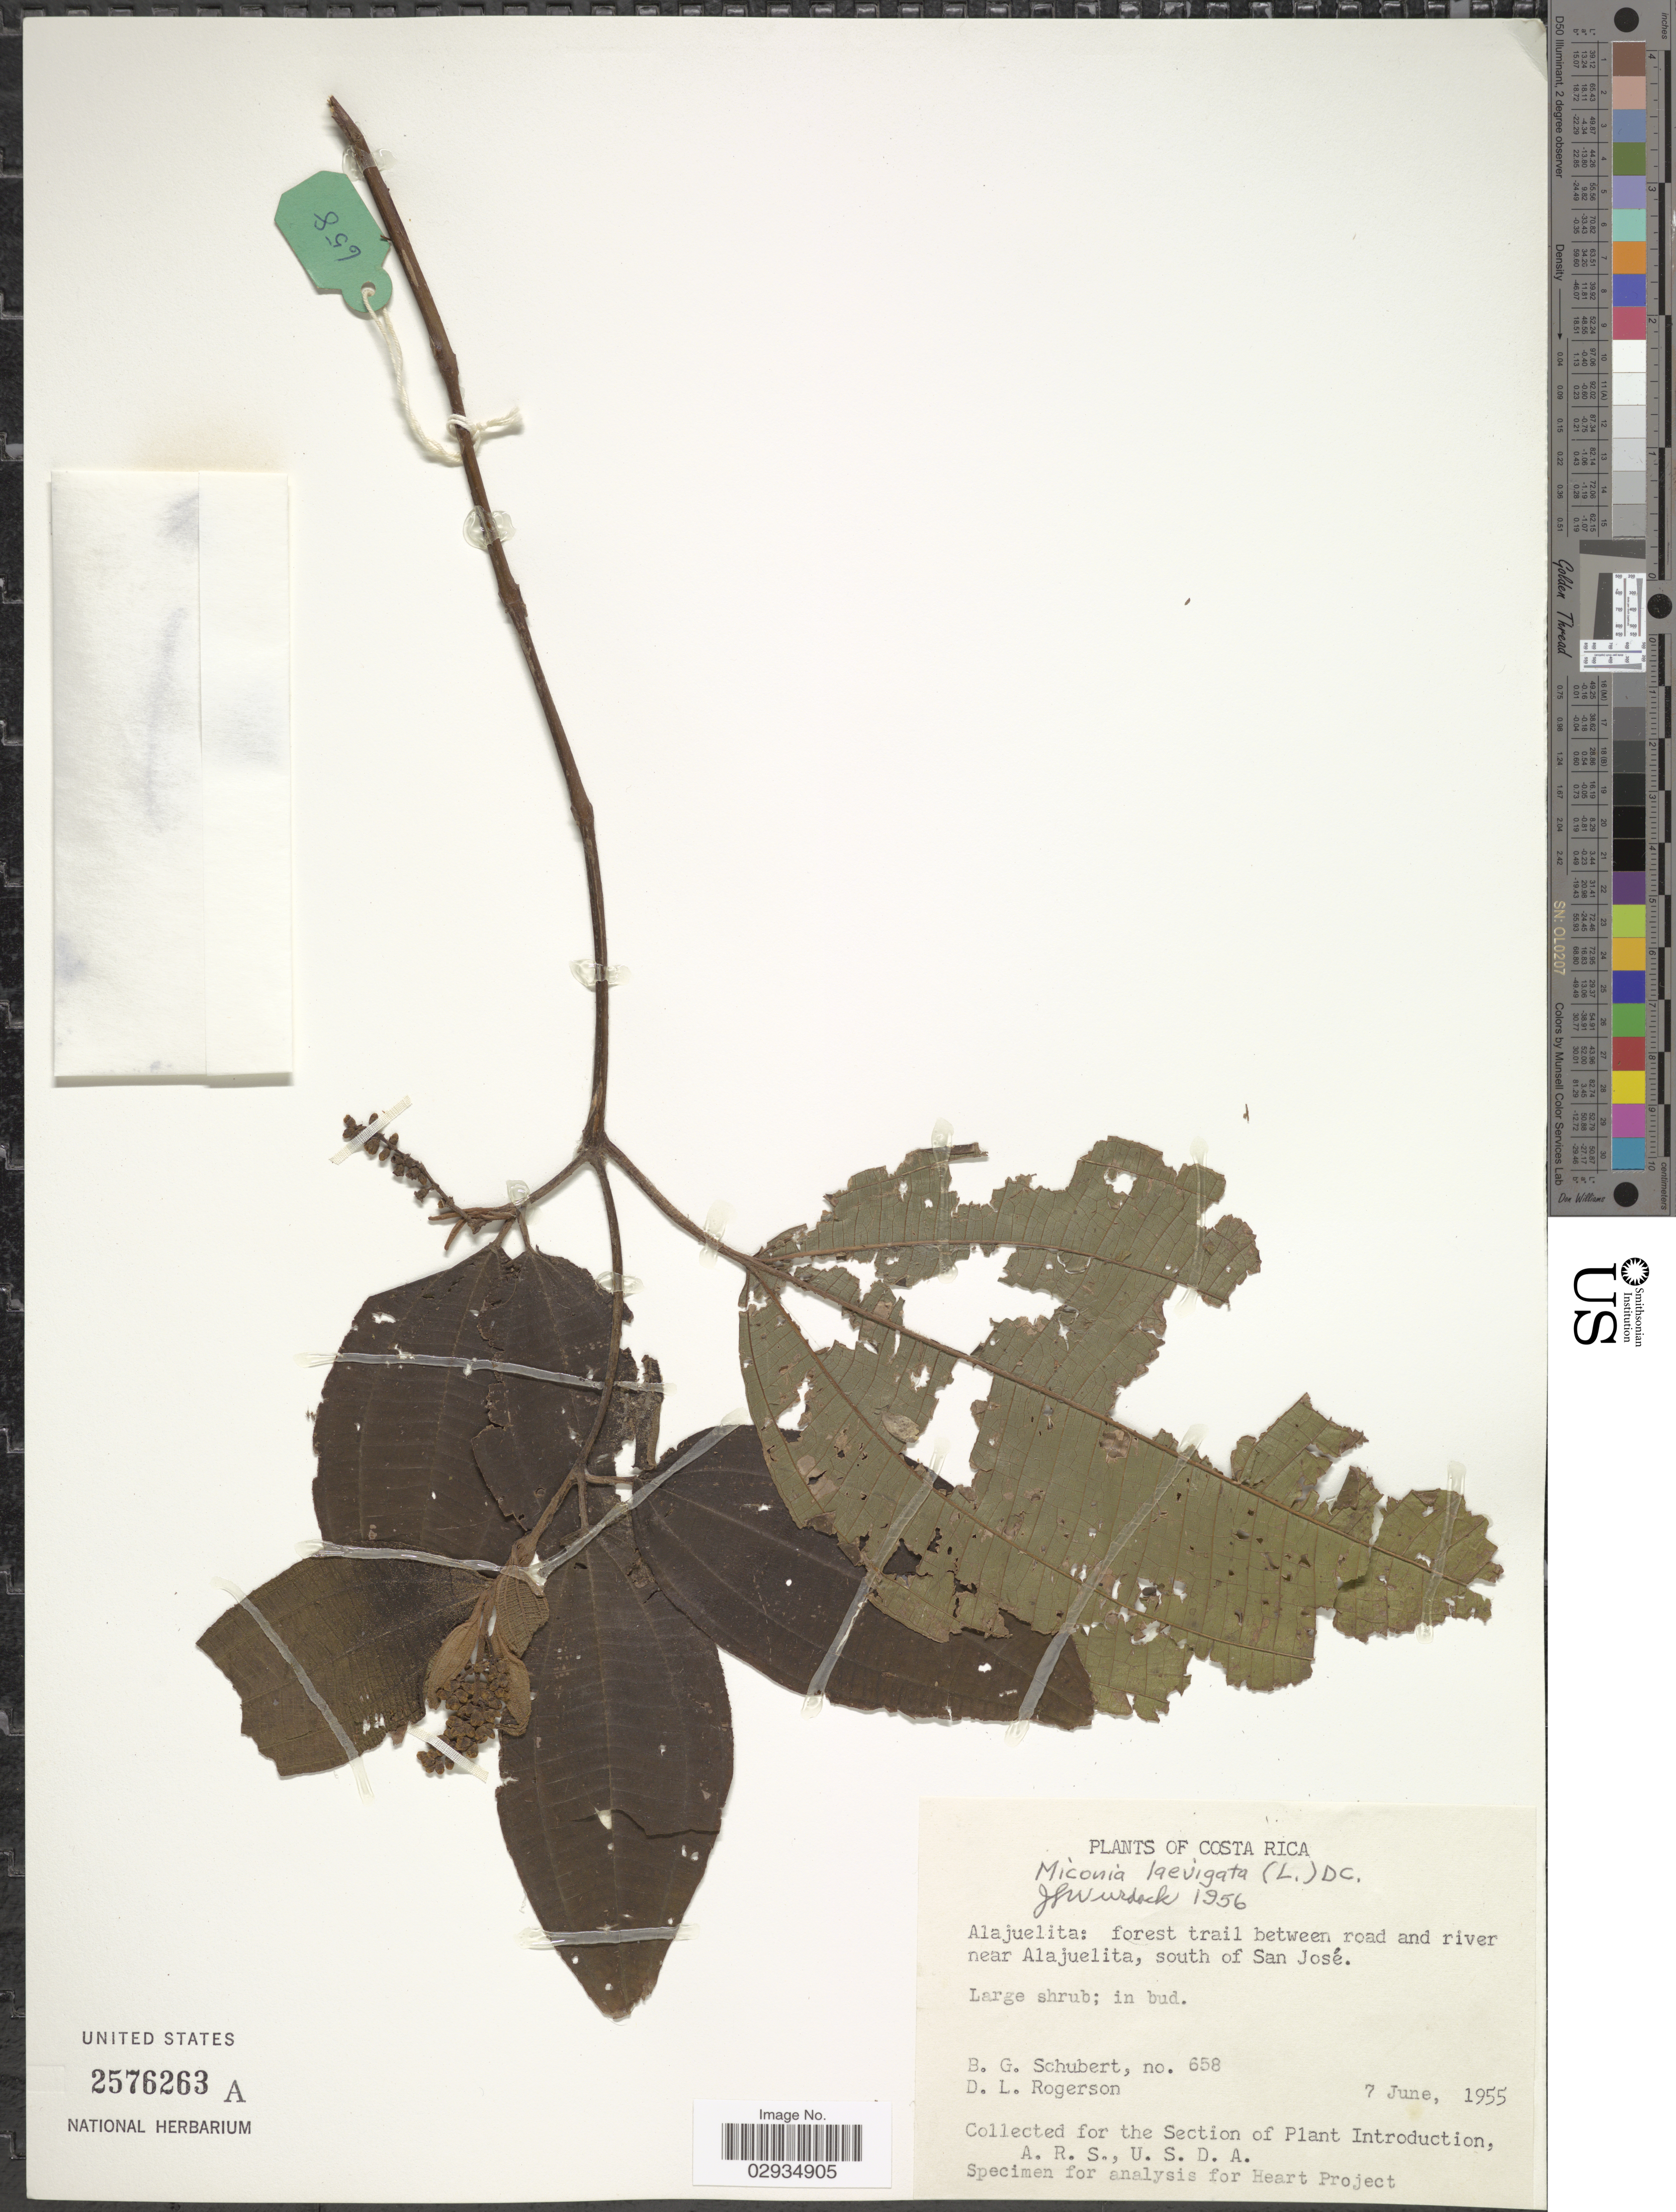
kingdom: Plantae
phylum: Tracheophyta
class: Magnoliopsida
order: Myrtales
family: Melastomataceae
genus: Miconia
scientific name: Miconia laevigata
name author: (L.) D. Don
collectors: B. Schubert & D. Rogerson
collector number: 658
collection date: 1955-06-07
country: Costa Rica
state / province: San José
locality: Alajuelita: forest trail between road and river near Alajuelita, south of San José.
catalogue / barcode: US 2576263A